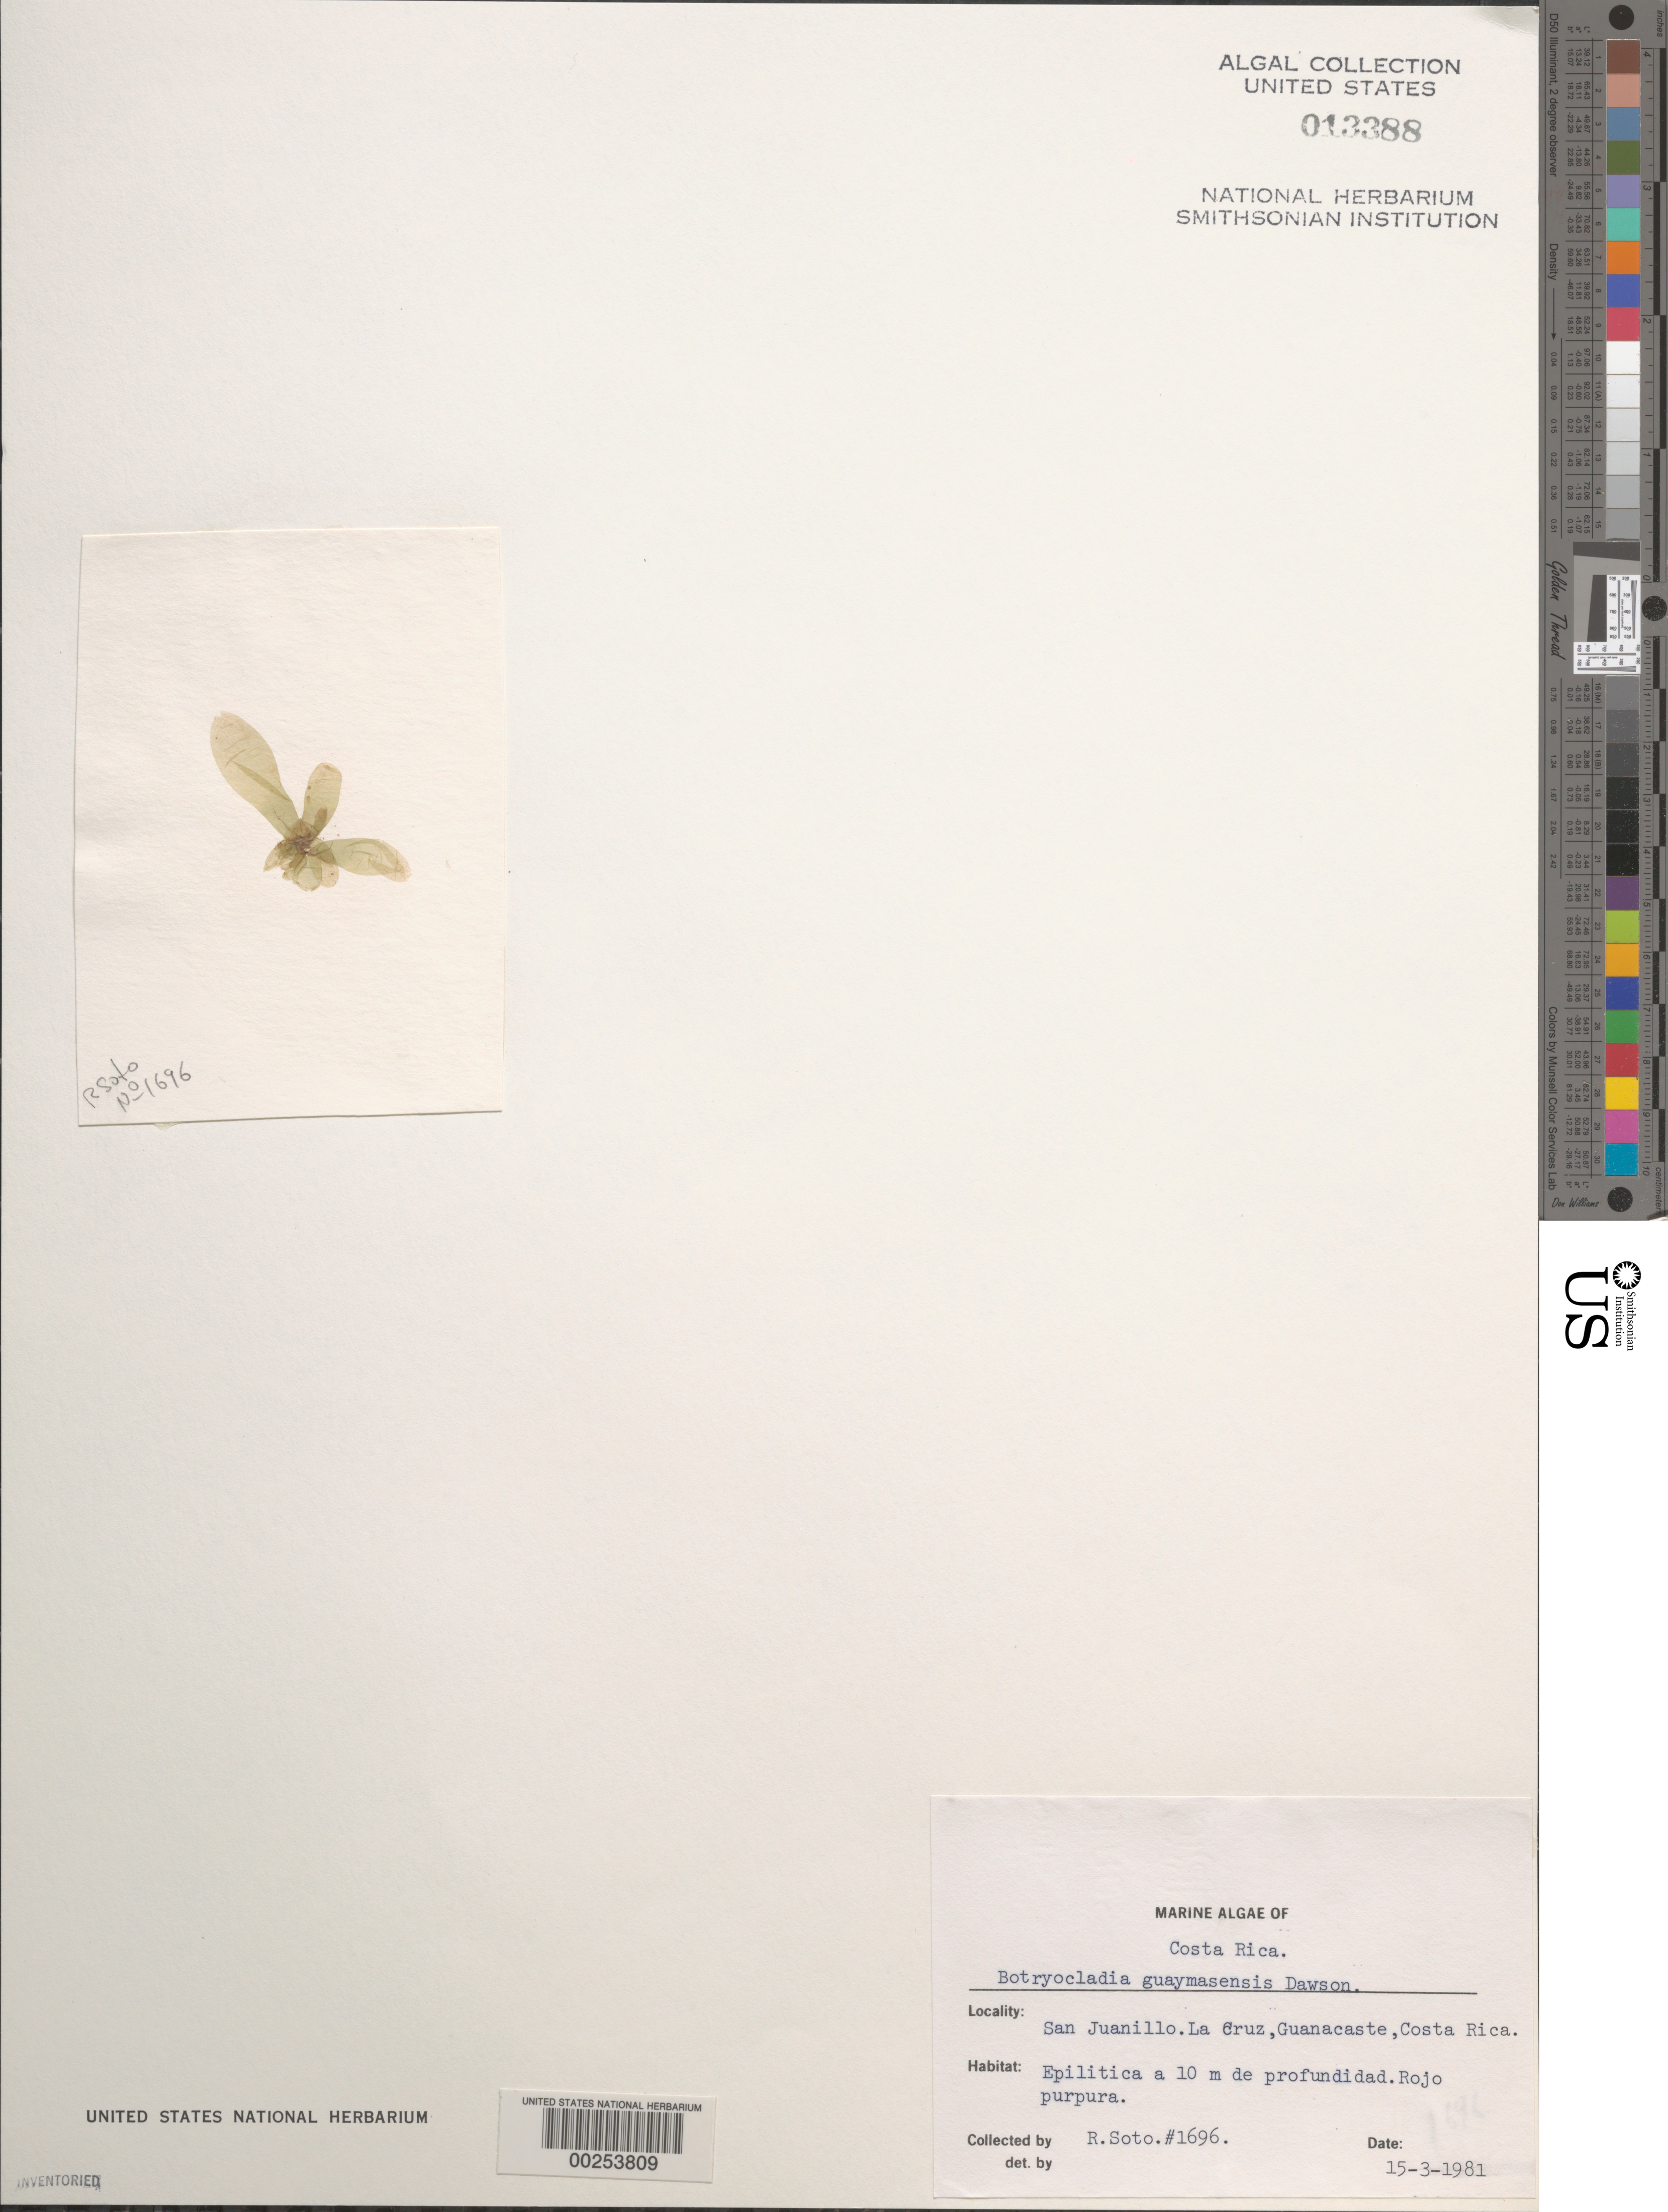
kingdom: Plantae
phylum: Rhodophyta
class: Florideophyceae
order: Rhodymeniales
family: Rhodymeniaceae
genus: Botryocladia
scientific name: Botryocladia guaymasensis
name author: E.Y. Dawson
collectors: R. Soto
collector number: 1696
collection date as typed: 15 Mar 1981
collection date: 1981-03-15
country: Costa Rica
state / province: Guanacaste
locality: San Juanillo, La Cruz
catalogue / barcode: US 13388